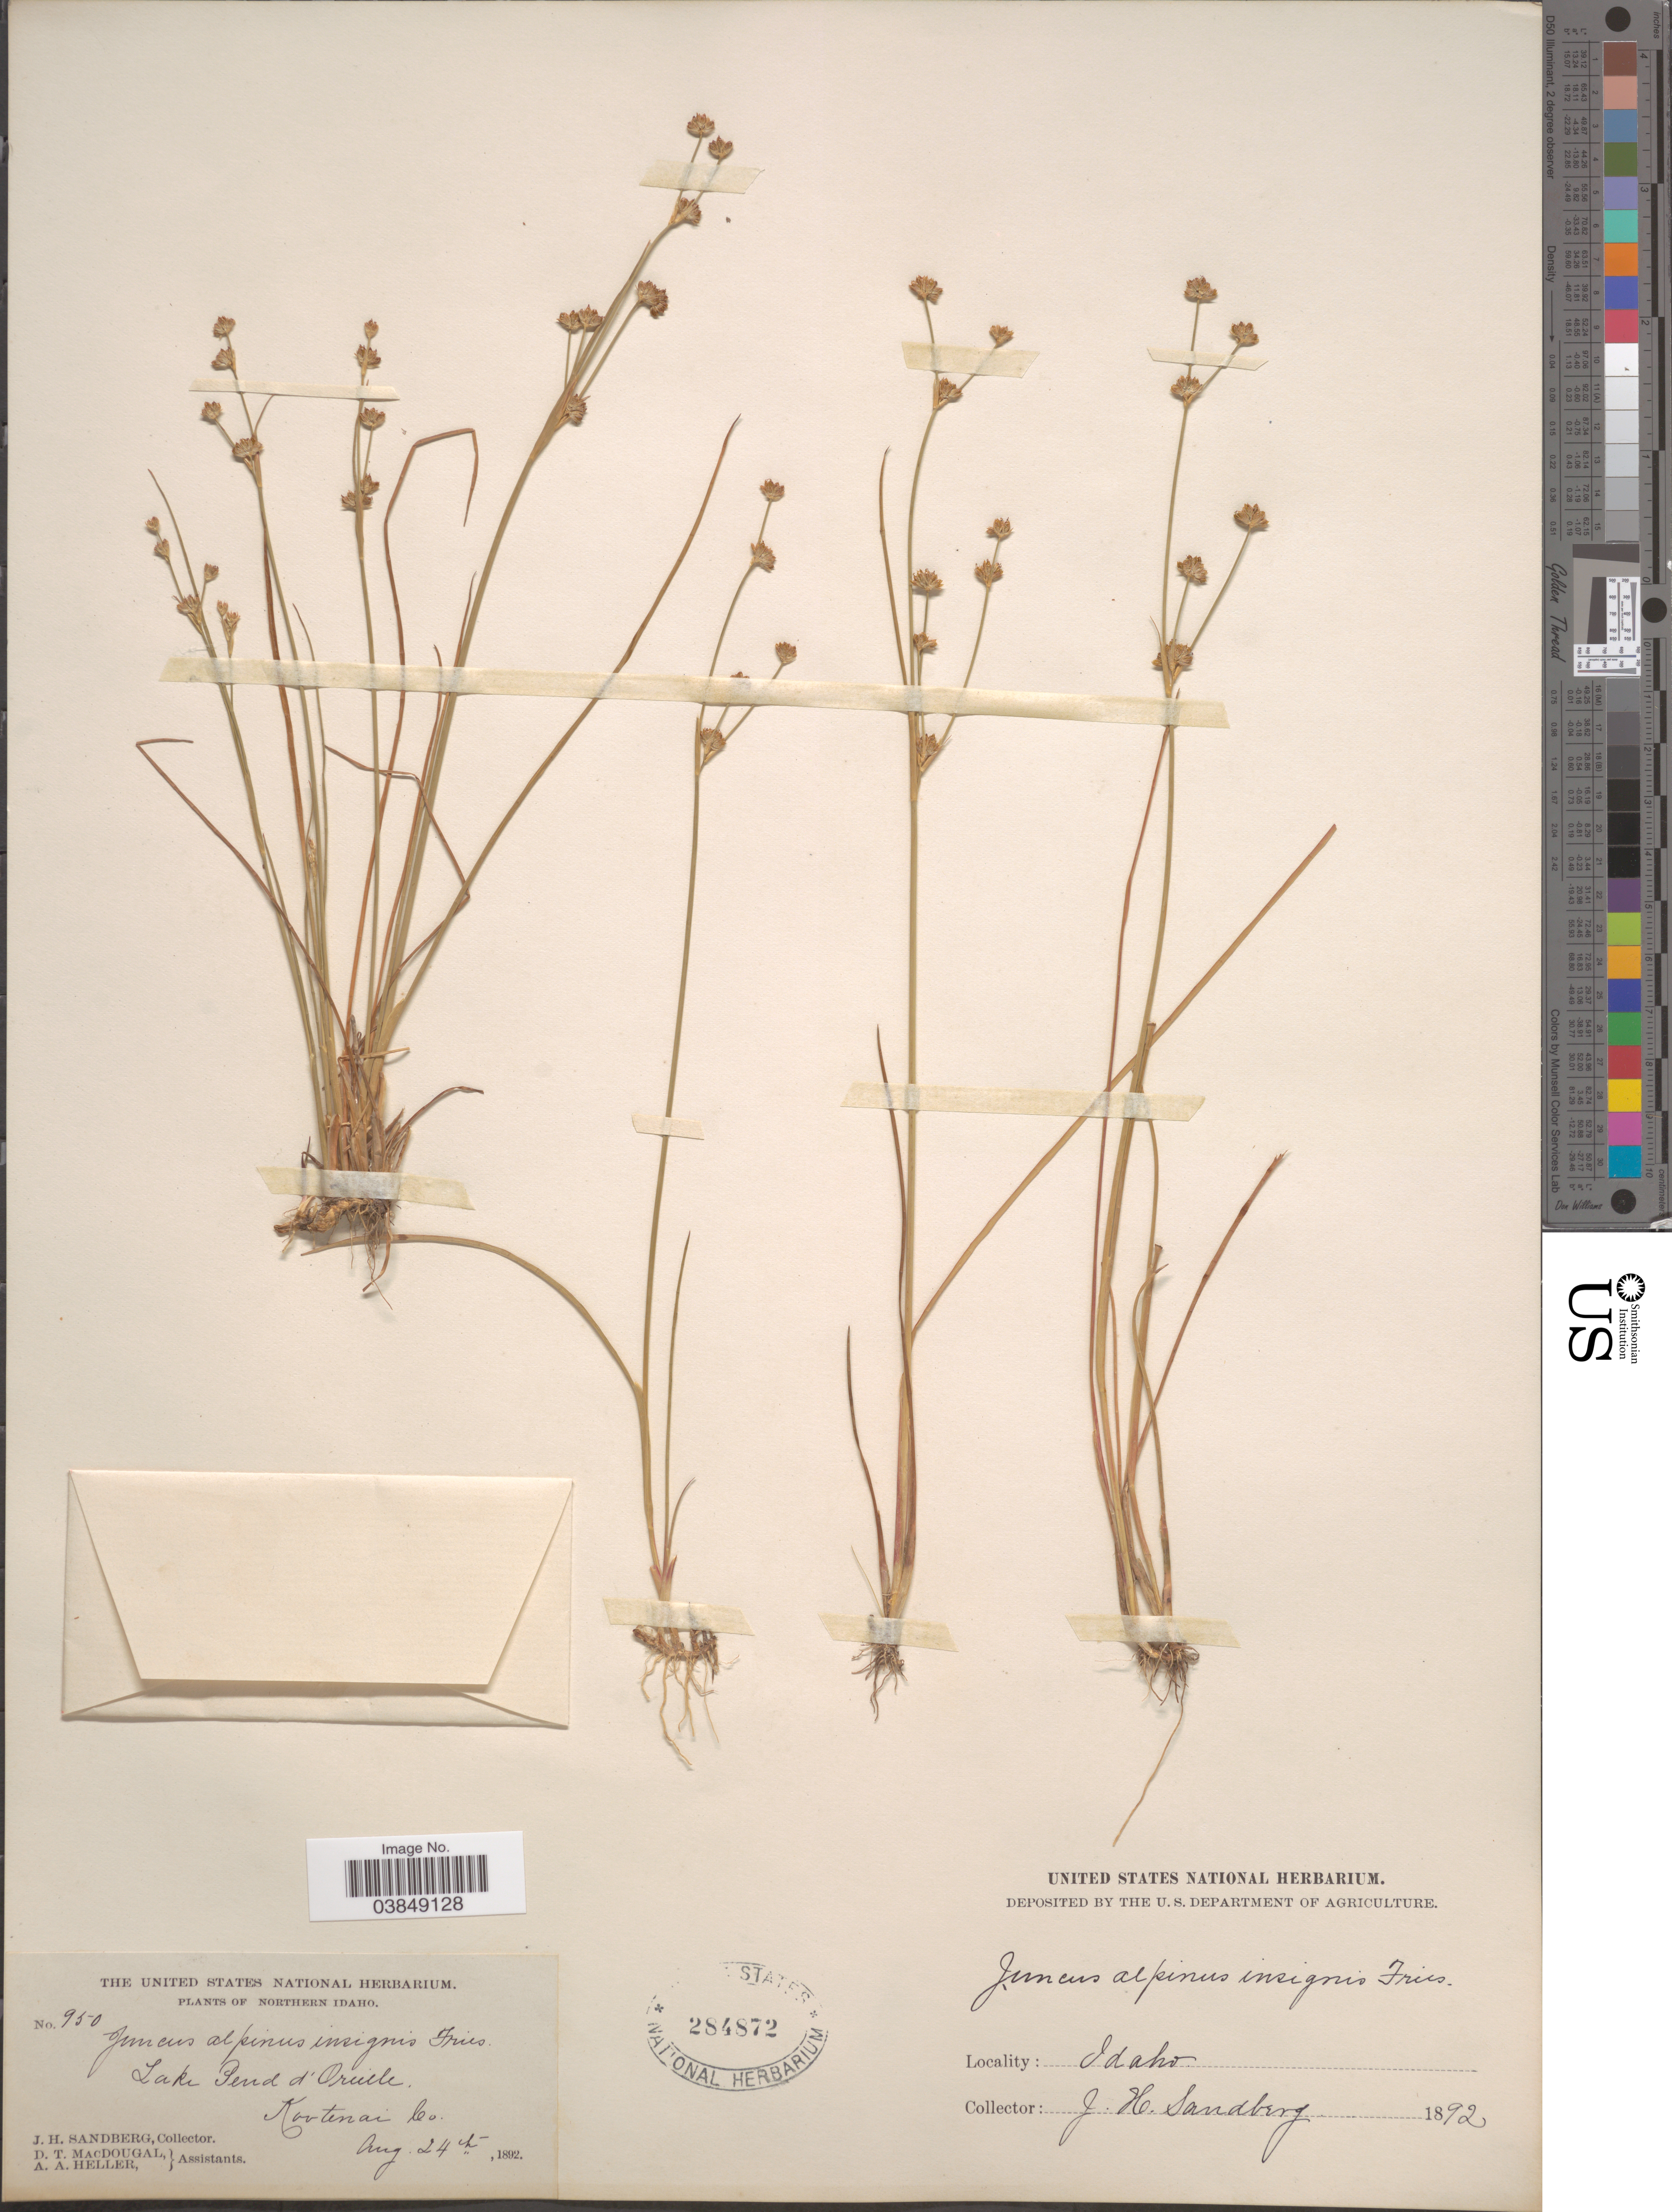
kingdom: Plantae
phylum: Tracheophyta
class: Liliopsida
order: Poales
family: Juncaceae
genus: Juncus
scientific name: Juncus alpinus var. rariflorus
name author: (Hartm.) Hartm.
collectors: J. H. Sandberg, D. T. MacDougal & A. A. Heller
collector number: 950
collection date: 1892-08-24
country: United States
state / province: Idaho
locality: Northern Idaho. Lake Pend d'Oreille. Kootenai Co.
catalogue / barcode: US 284872